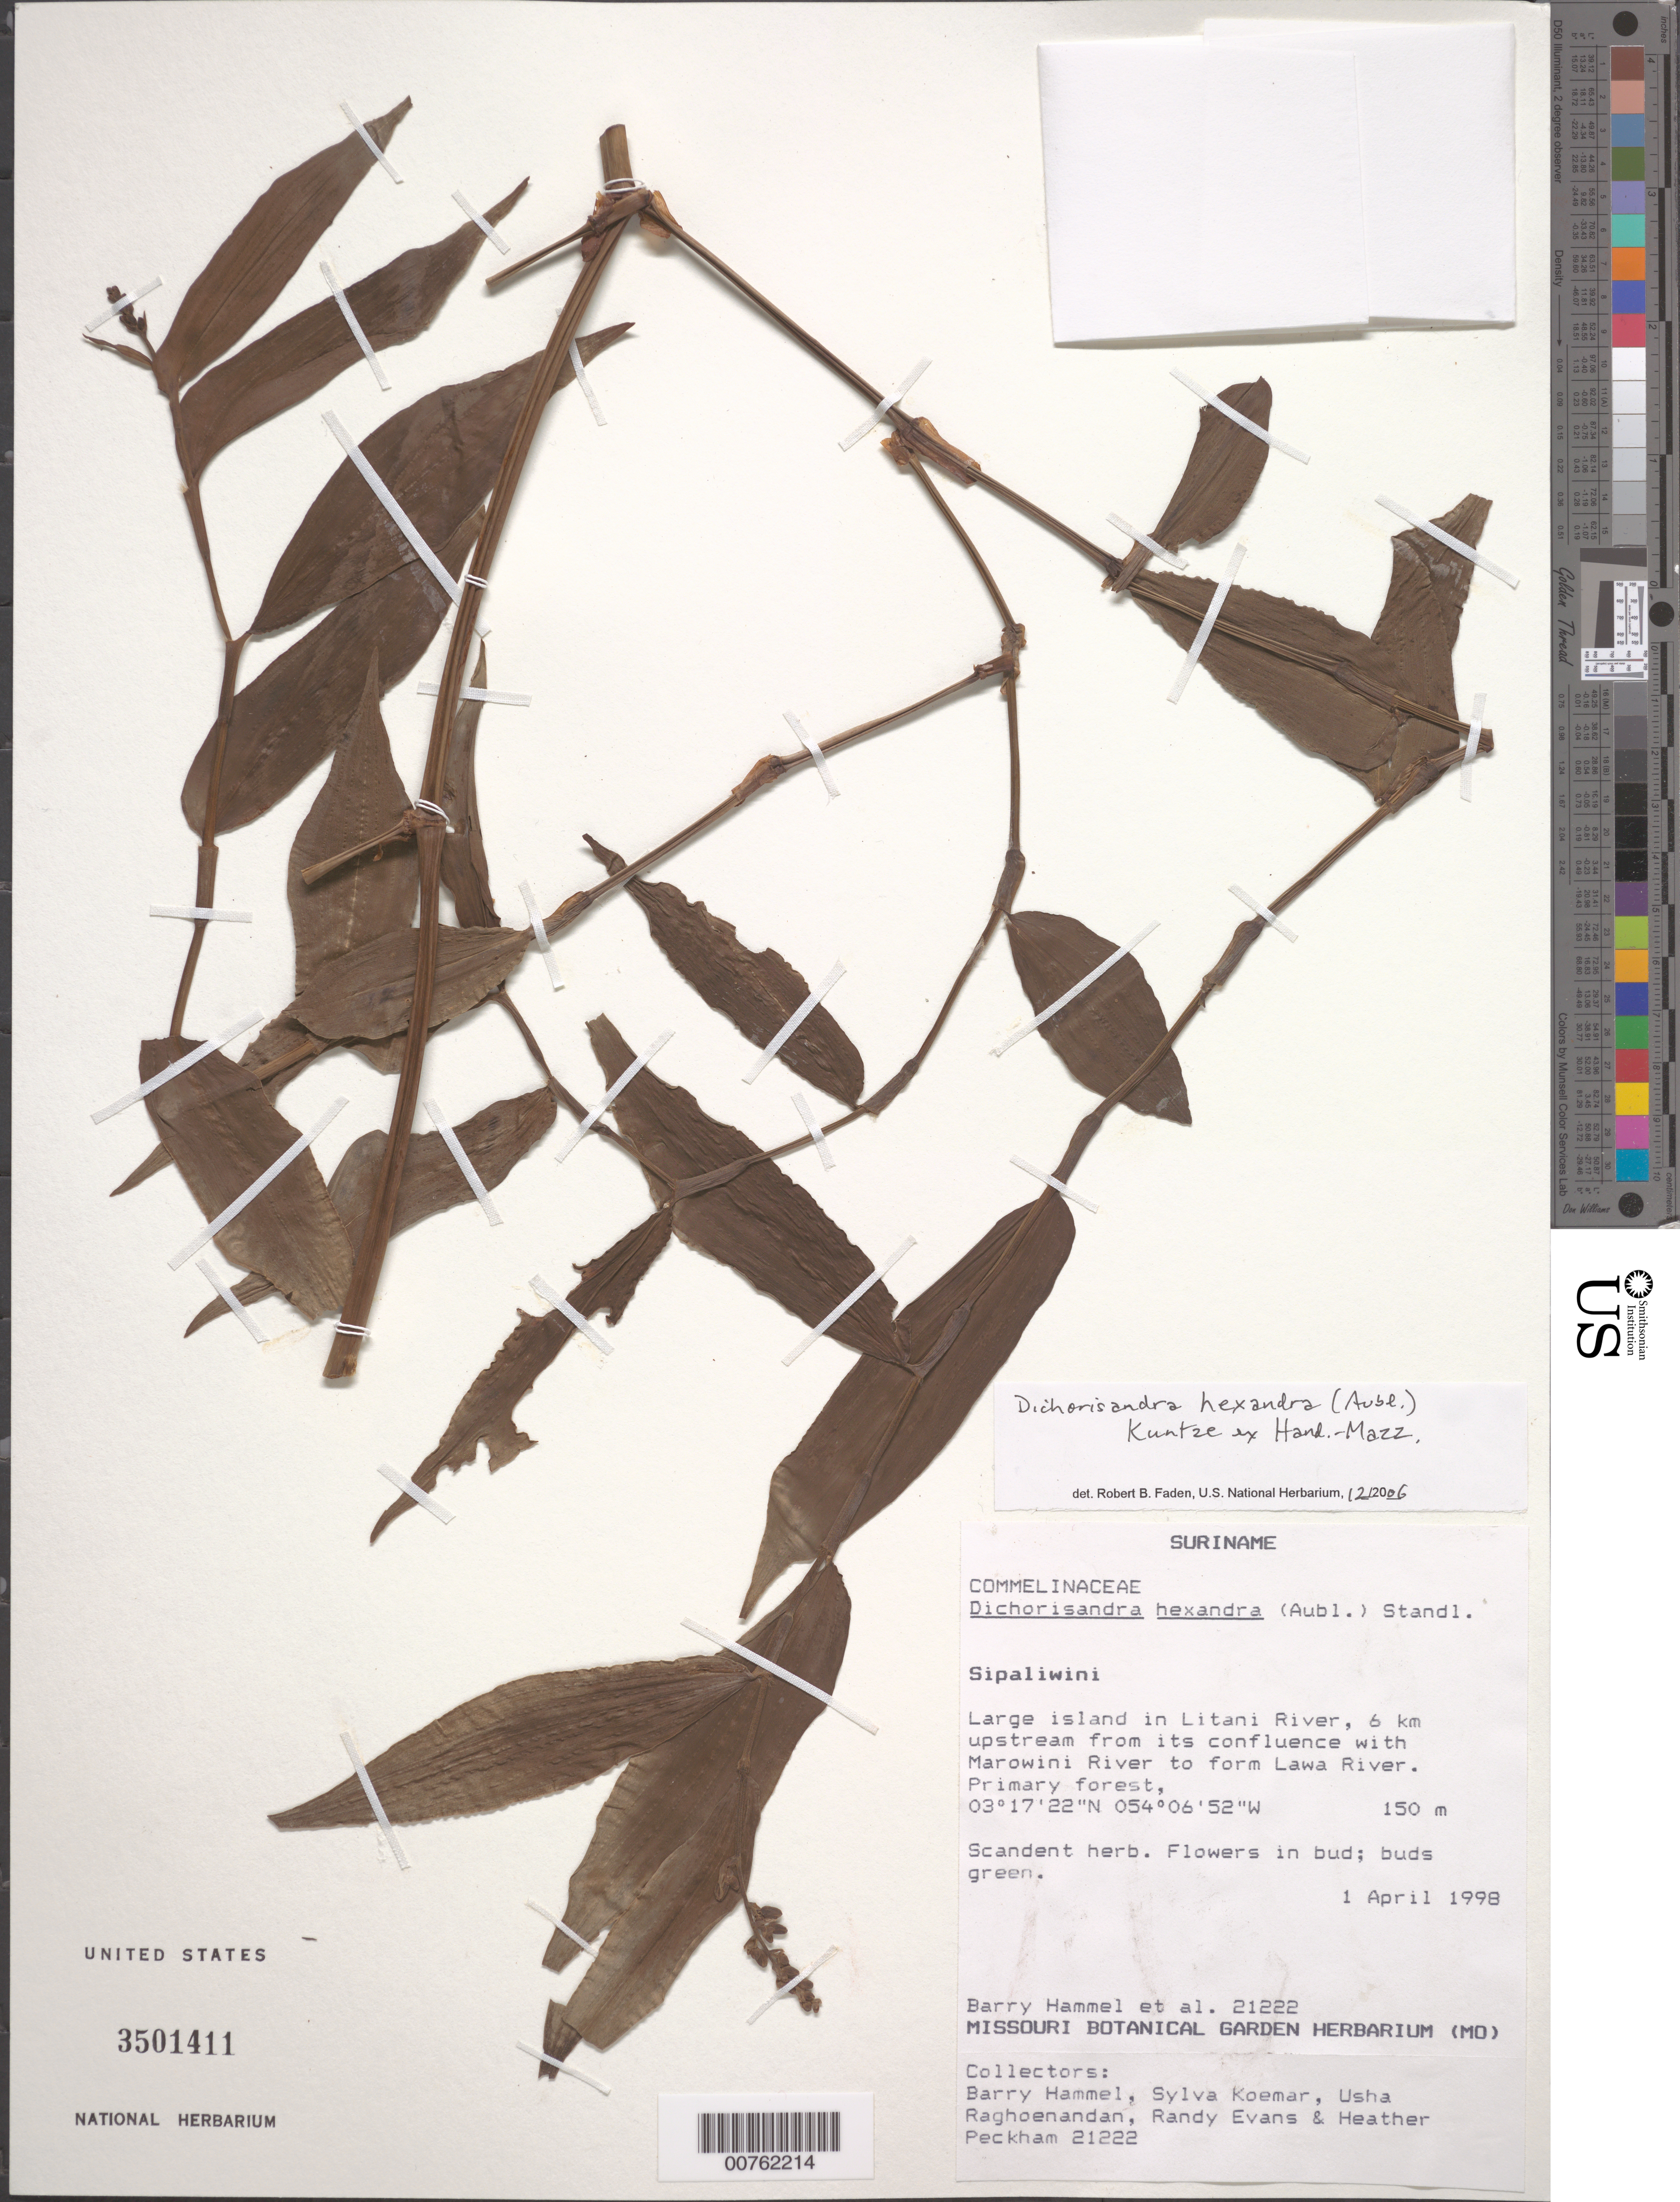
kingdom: Plantae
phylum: Tracheophyta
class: Liliopsida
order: Commelinales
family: Commelinaceae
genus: Dichorisandra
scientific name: Dichorisandra hexandra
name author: (Aubl.) Standl.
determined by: Faden, Robert B., (US), Smithsonian Institution - National Museum of Natural History (UNITED STATES)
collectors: B. Hammel, S. Koemar, U. Raghoenandan, R. Evans & H. Peckham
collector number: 21222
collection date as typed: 01 Apr 1998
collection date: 1998-04-01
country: Suriname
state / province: Sipaliwini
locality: Large island in Litani River, 6 km upstream from its confluence with Marowini River to form Lawa River. Primary forest.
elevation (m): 150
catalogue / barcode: US 3501411